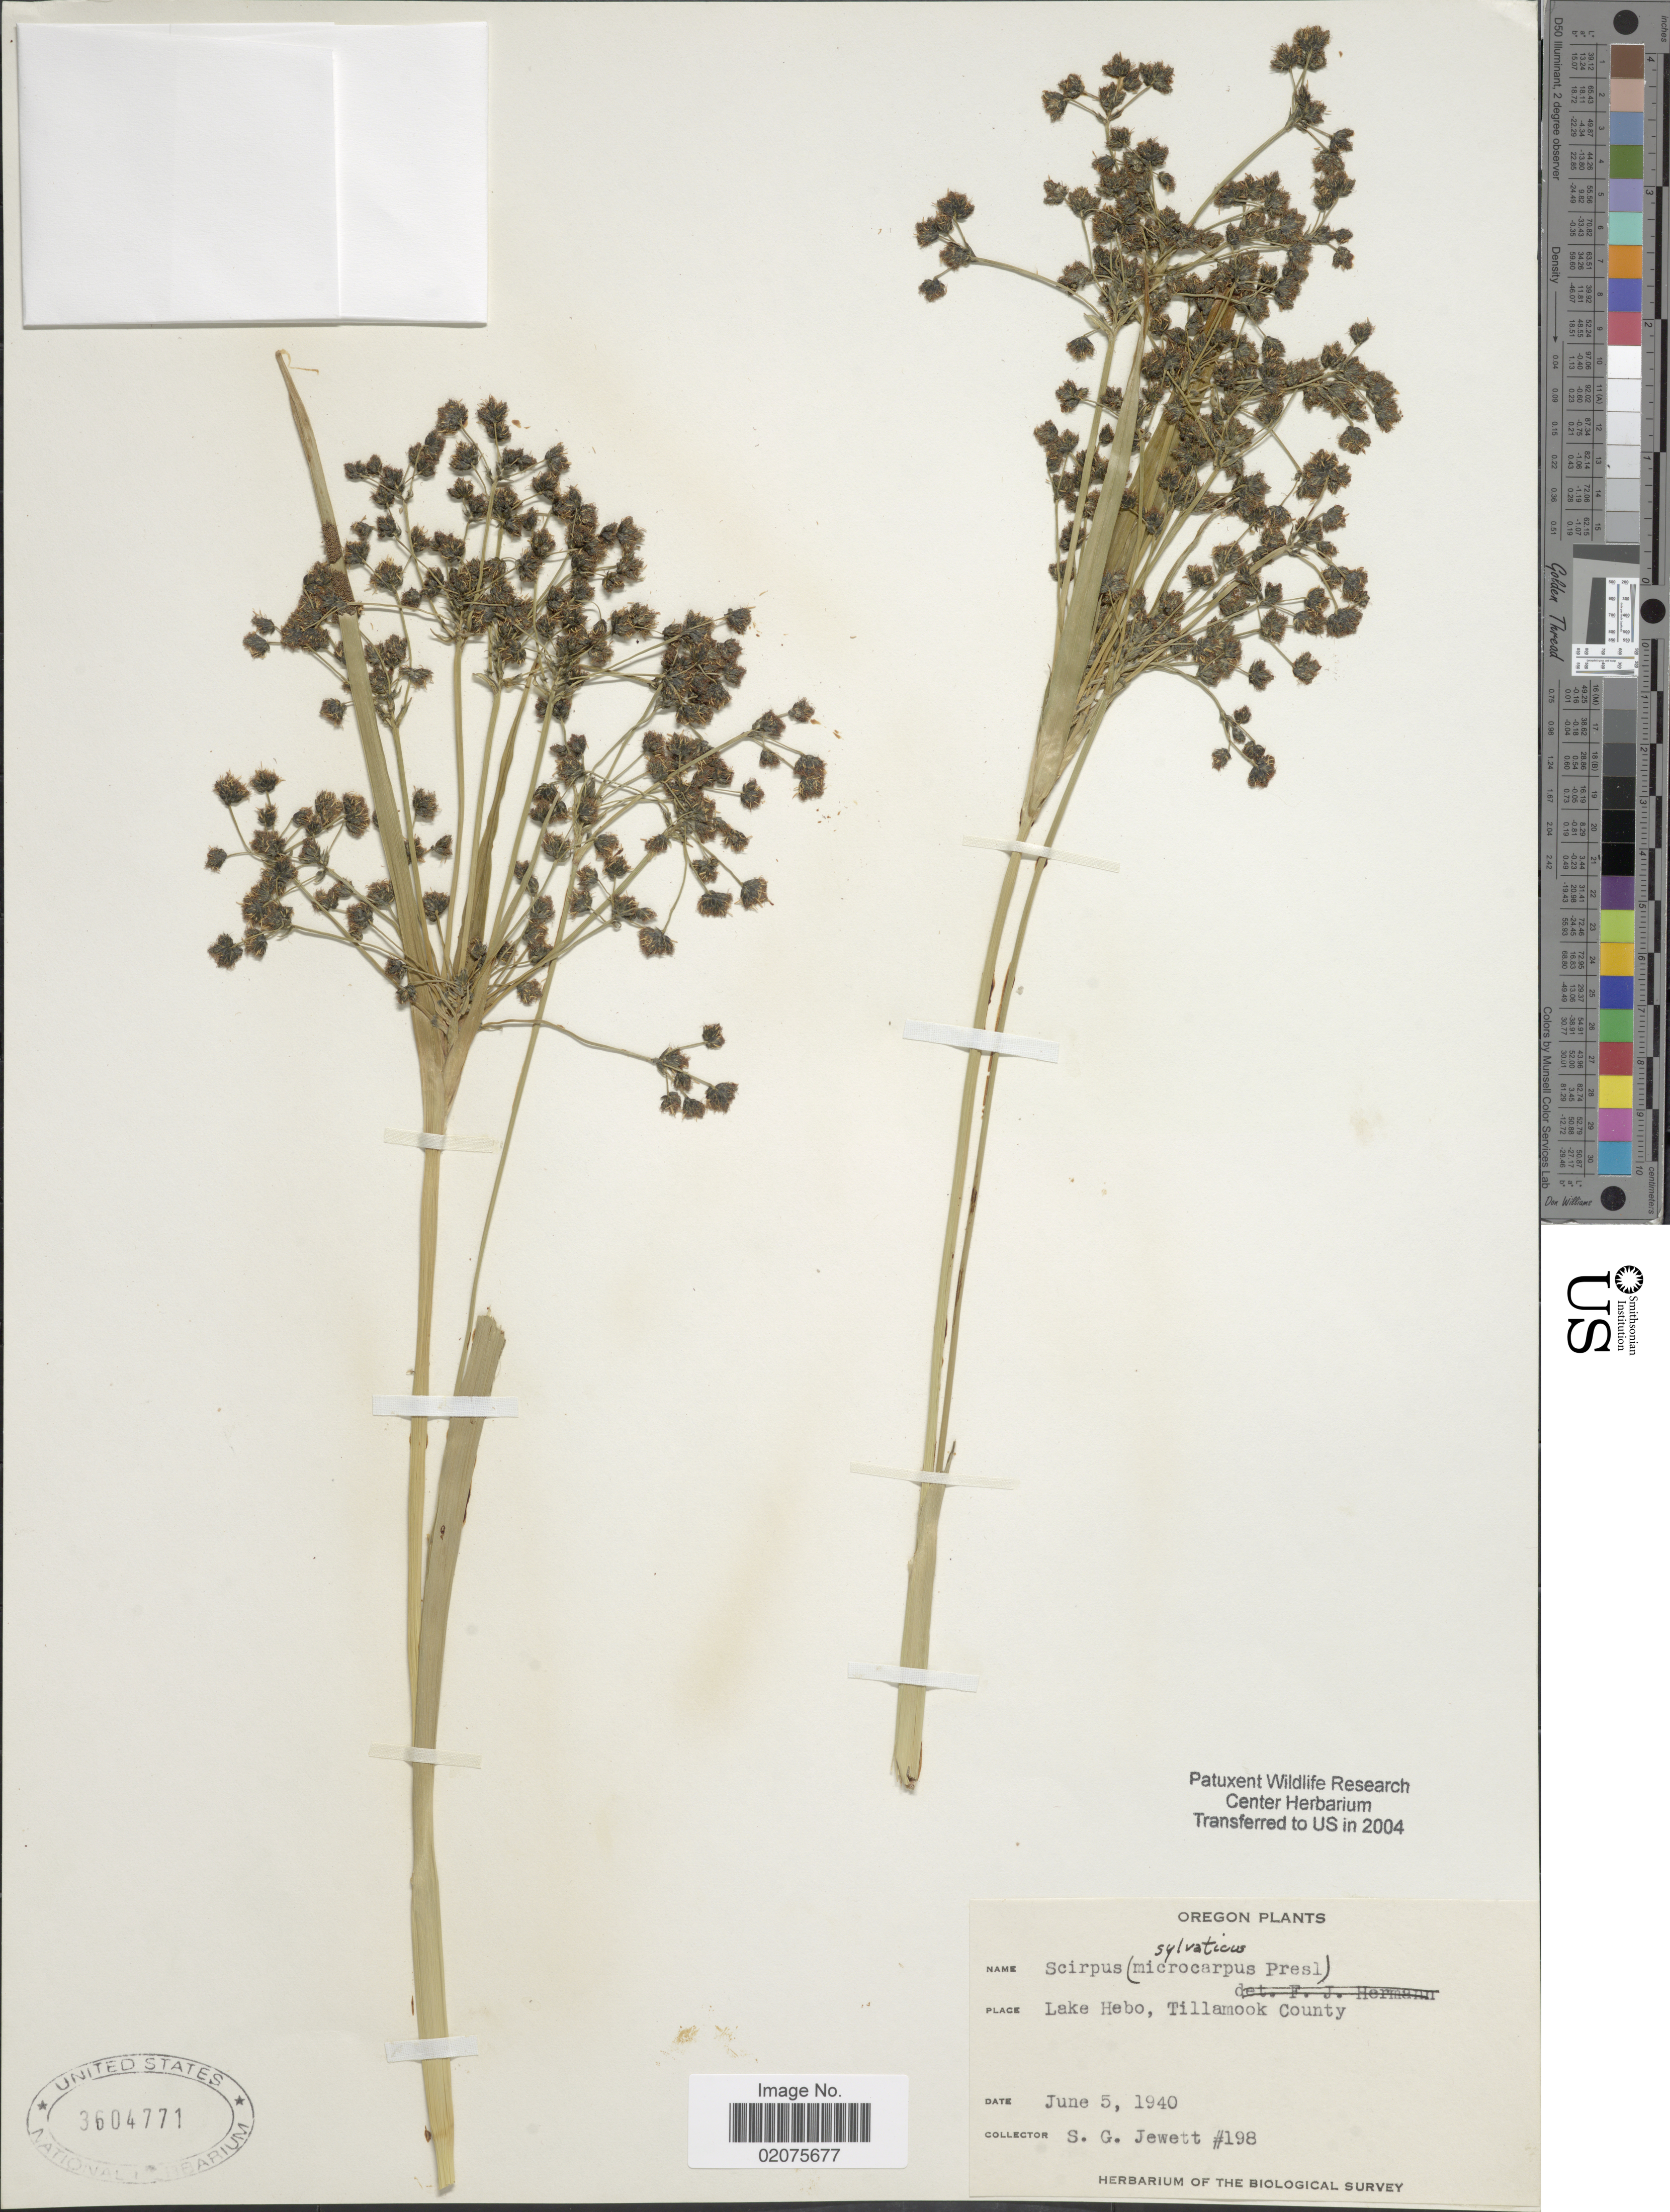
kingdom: Plantae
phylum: Tracheophyta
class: Liliopsida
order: Poales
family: Cyperaceae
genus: Scirpus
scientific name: Scirpus microcarpus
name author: J. Presl & C. Presl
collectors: S. Jewett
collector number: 198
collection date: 1940-06-05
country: United States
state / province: Oregon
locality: Lake Hebo, Tillamook County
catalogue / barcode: US 3604771